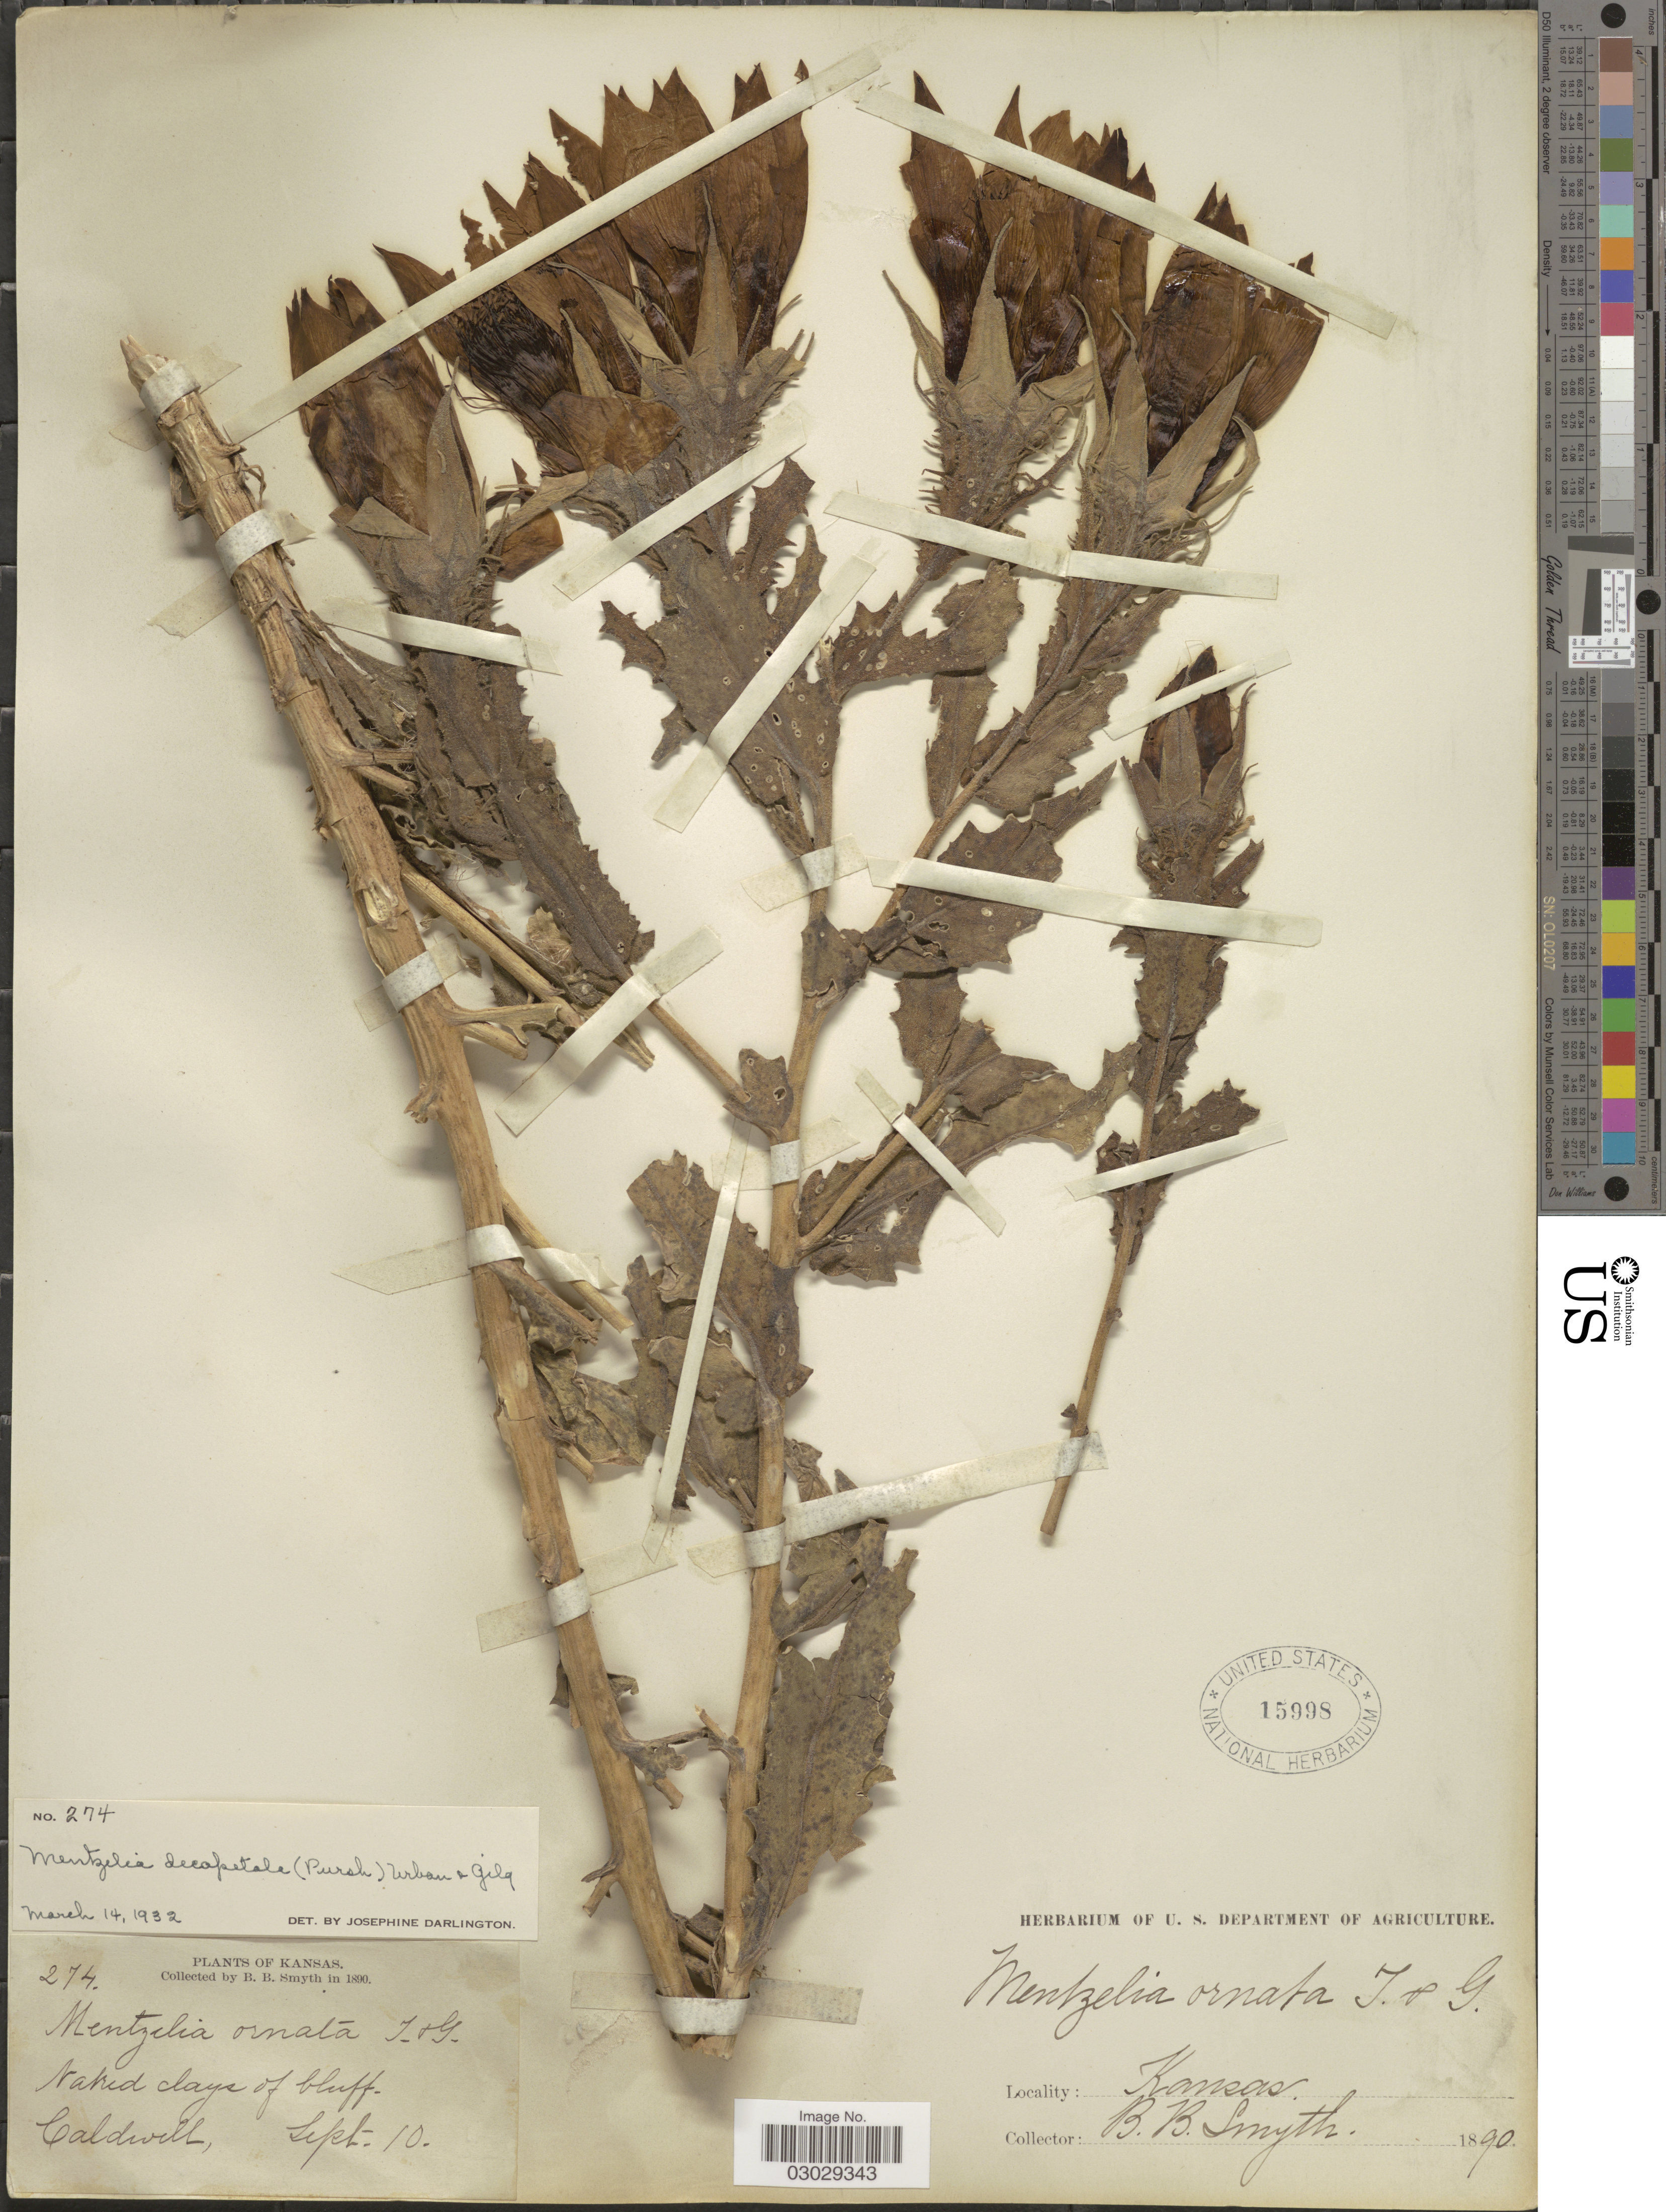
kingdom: Plantae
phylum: Tracheophyta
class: Magnoliopsida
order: Cornales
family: Loasaceae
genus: Mentzelia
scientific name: Mentzelia decapetala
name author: (Sims) Urb.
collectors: B. Smyth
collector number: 274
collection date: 1890-09-10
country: United States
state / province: Kansas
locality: Naked clays of bluff Caldwell.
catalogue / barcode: US 15998